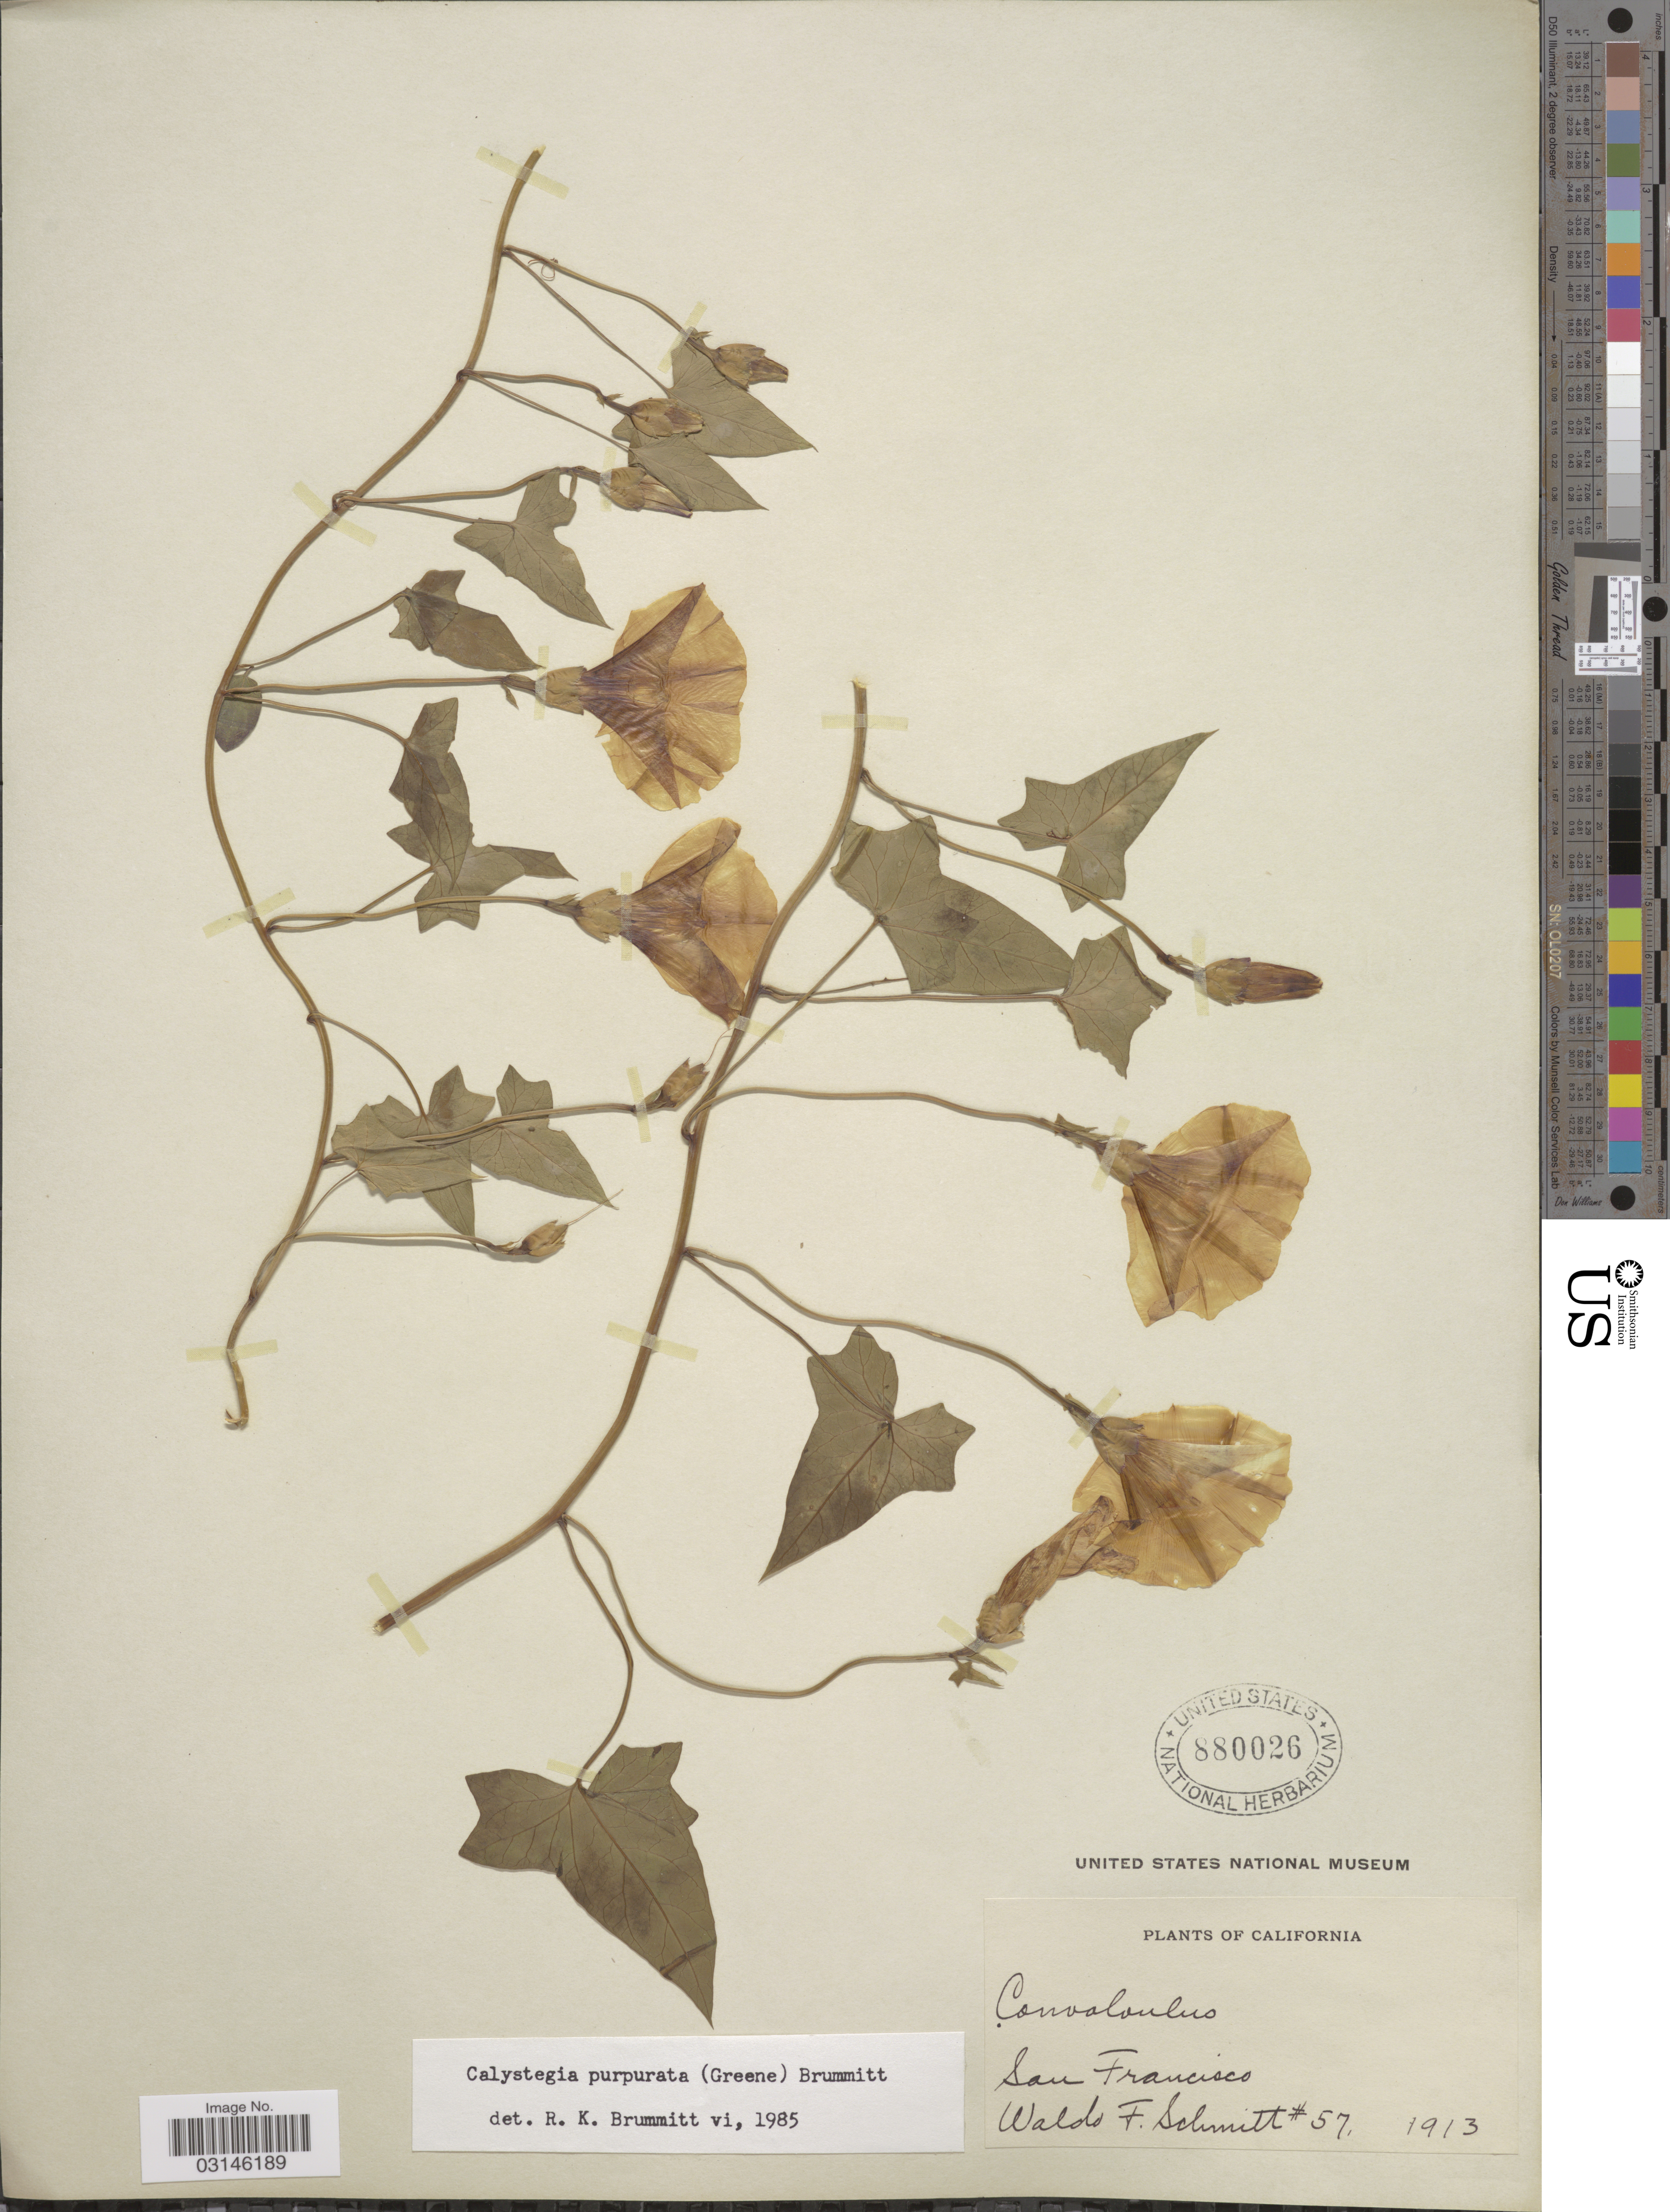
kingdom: Plantae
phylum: Tracheophyta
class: Magnoliopsida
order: Solanales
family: Convolvulaceae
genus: Calystegia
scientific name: Calystegia purpurata subsp. purpurata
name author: (Greene) Brummitt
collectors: W. F. Schmitt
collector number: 57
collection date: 1913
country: United States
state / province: California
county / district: San Francisco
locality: San Francisco.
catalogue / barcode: US 880026